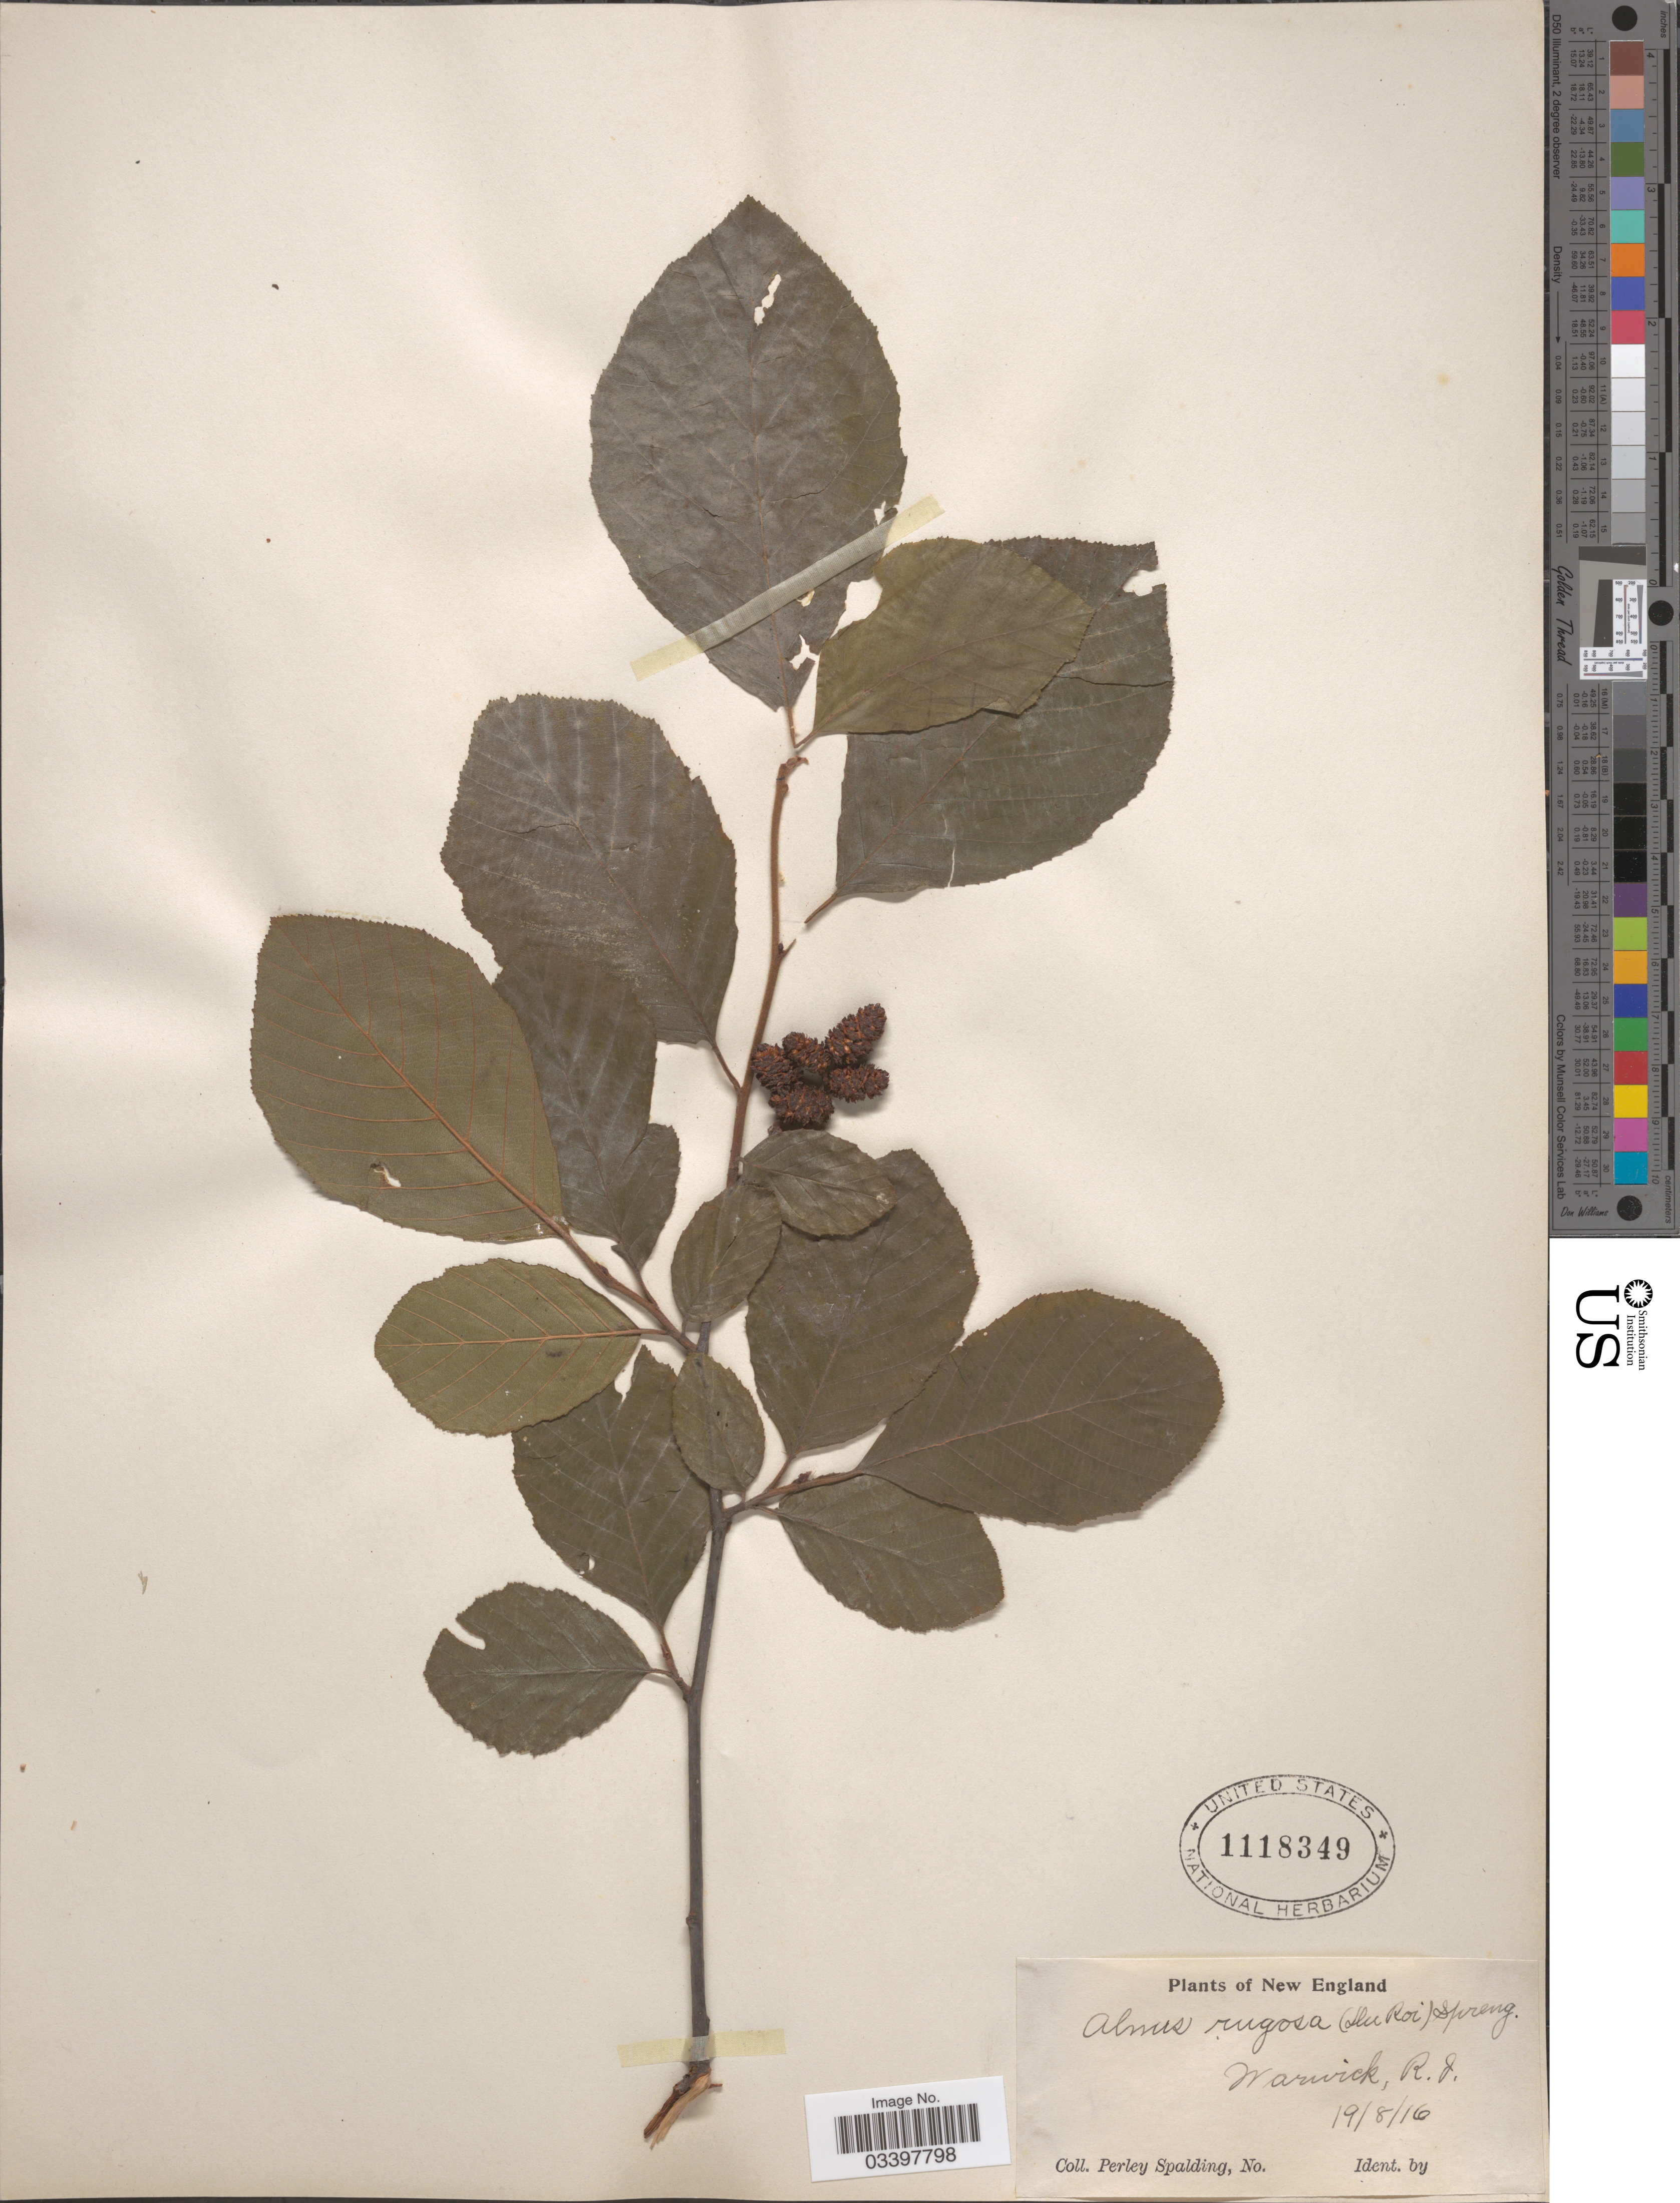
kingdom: Plantae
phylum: Tracheophyta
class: Magnoliopsida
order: Fagales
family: Betulaceae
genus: Alnus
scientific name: Alnus incana subsp. rugosa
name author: (Du Roi) R.T. Clausen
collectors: P. Spalding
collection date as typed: Transcribed d/m/y: 19/8/16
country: United States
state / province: Rhode Island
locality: New England. Warwick.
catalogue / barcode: US 1118349